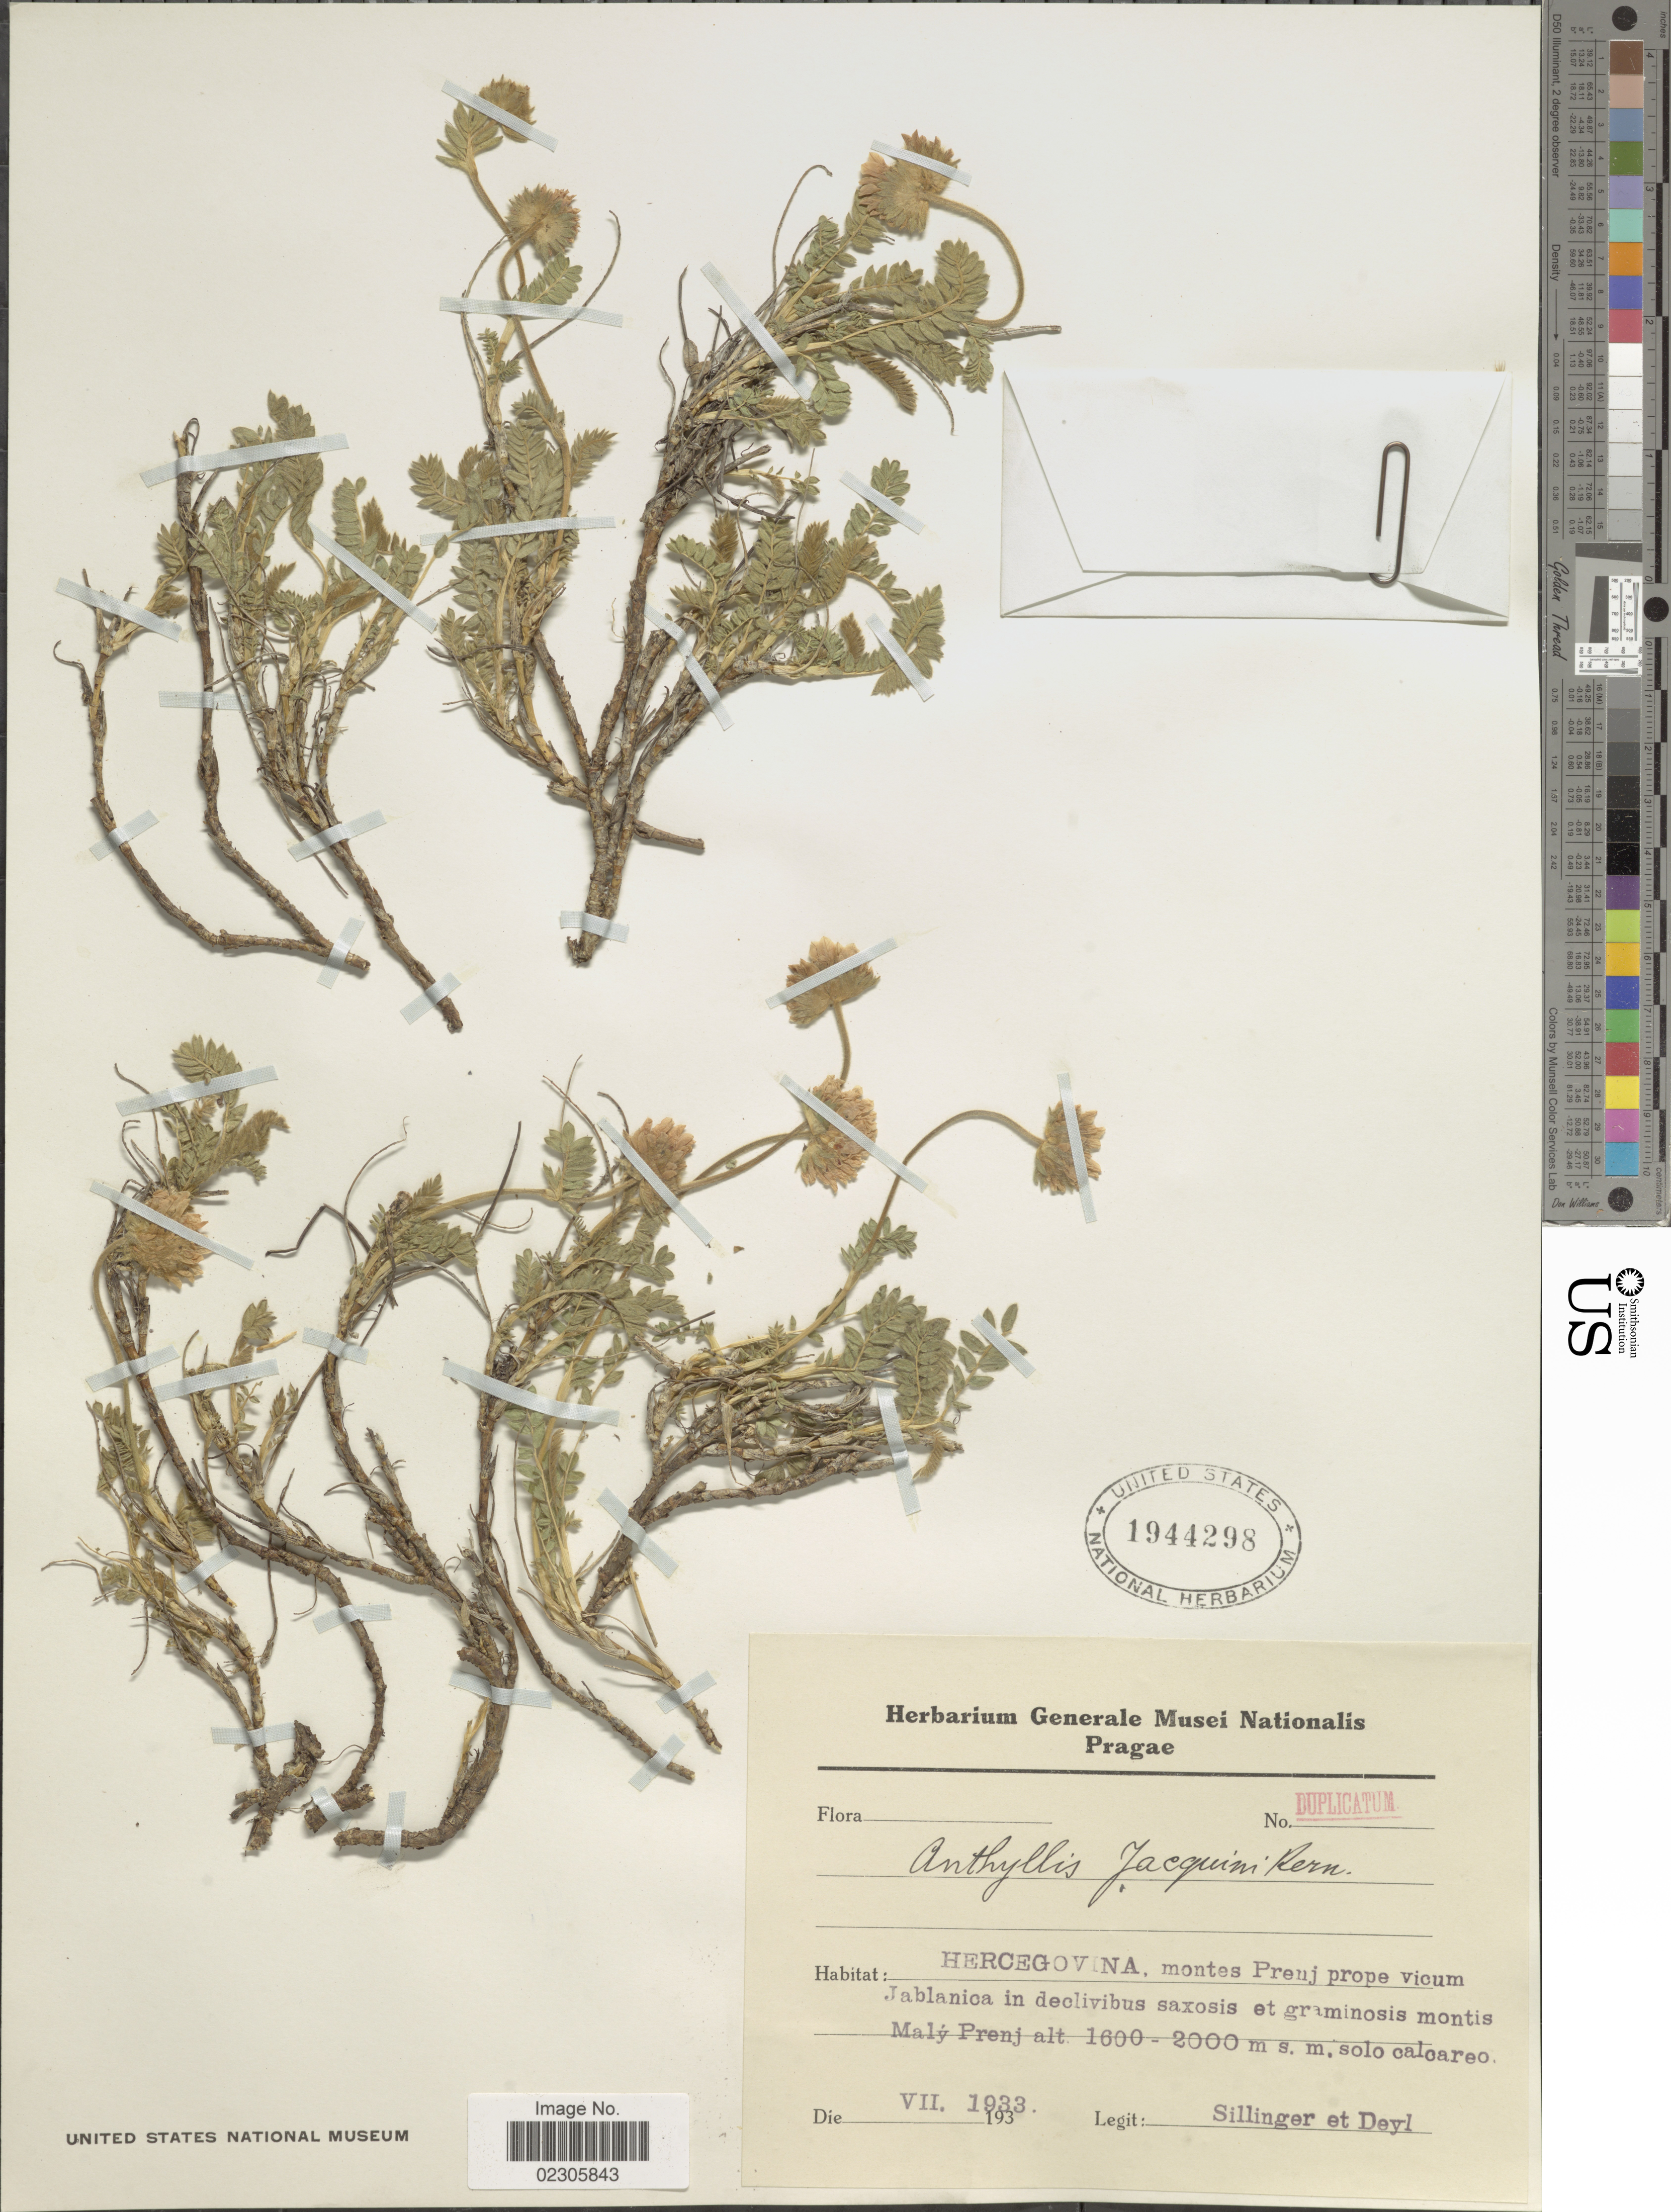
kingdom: Plantae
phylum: Tracheophyta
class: Magnoliopsida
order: Fabales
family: Fabaceae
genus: Anthyllis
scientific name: Anthyllis jacquinii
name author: A. Kern.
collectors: Sillinger & M. Deyl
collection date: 1933-07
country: Bosnia and Herzegovina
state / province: Federation of B&H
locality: Mountain Prenj (montes Prenj) prope vicum Jablanica in declivibus saxosis et graminosis montis Mali Prenj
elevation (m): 1600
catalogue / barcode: US 1944298